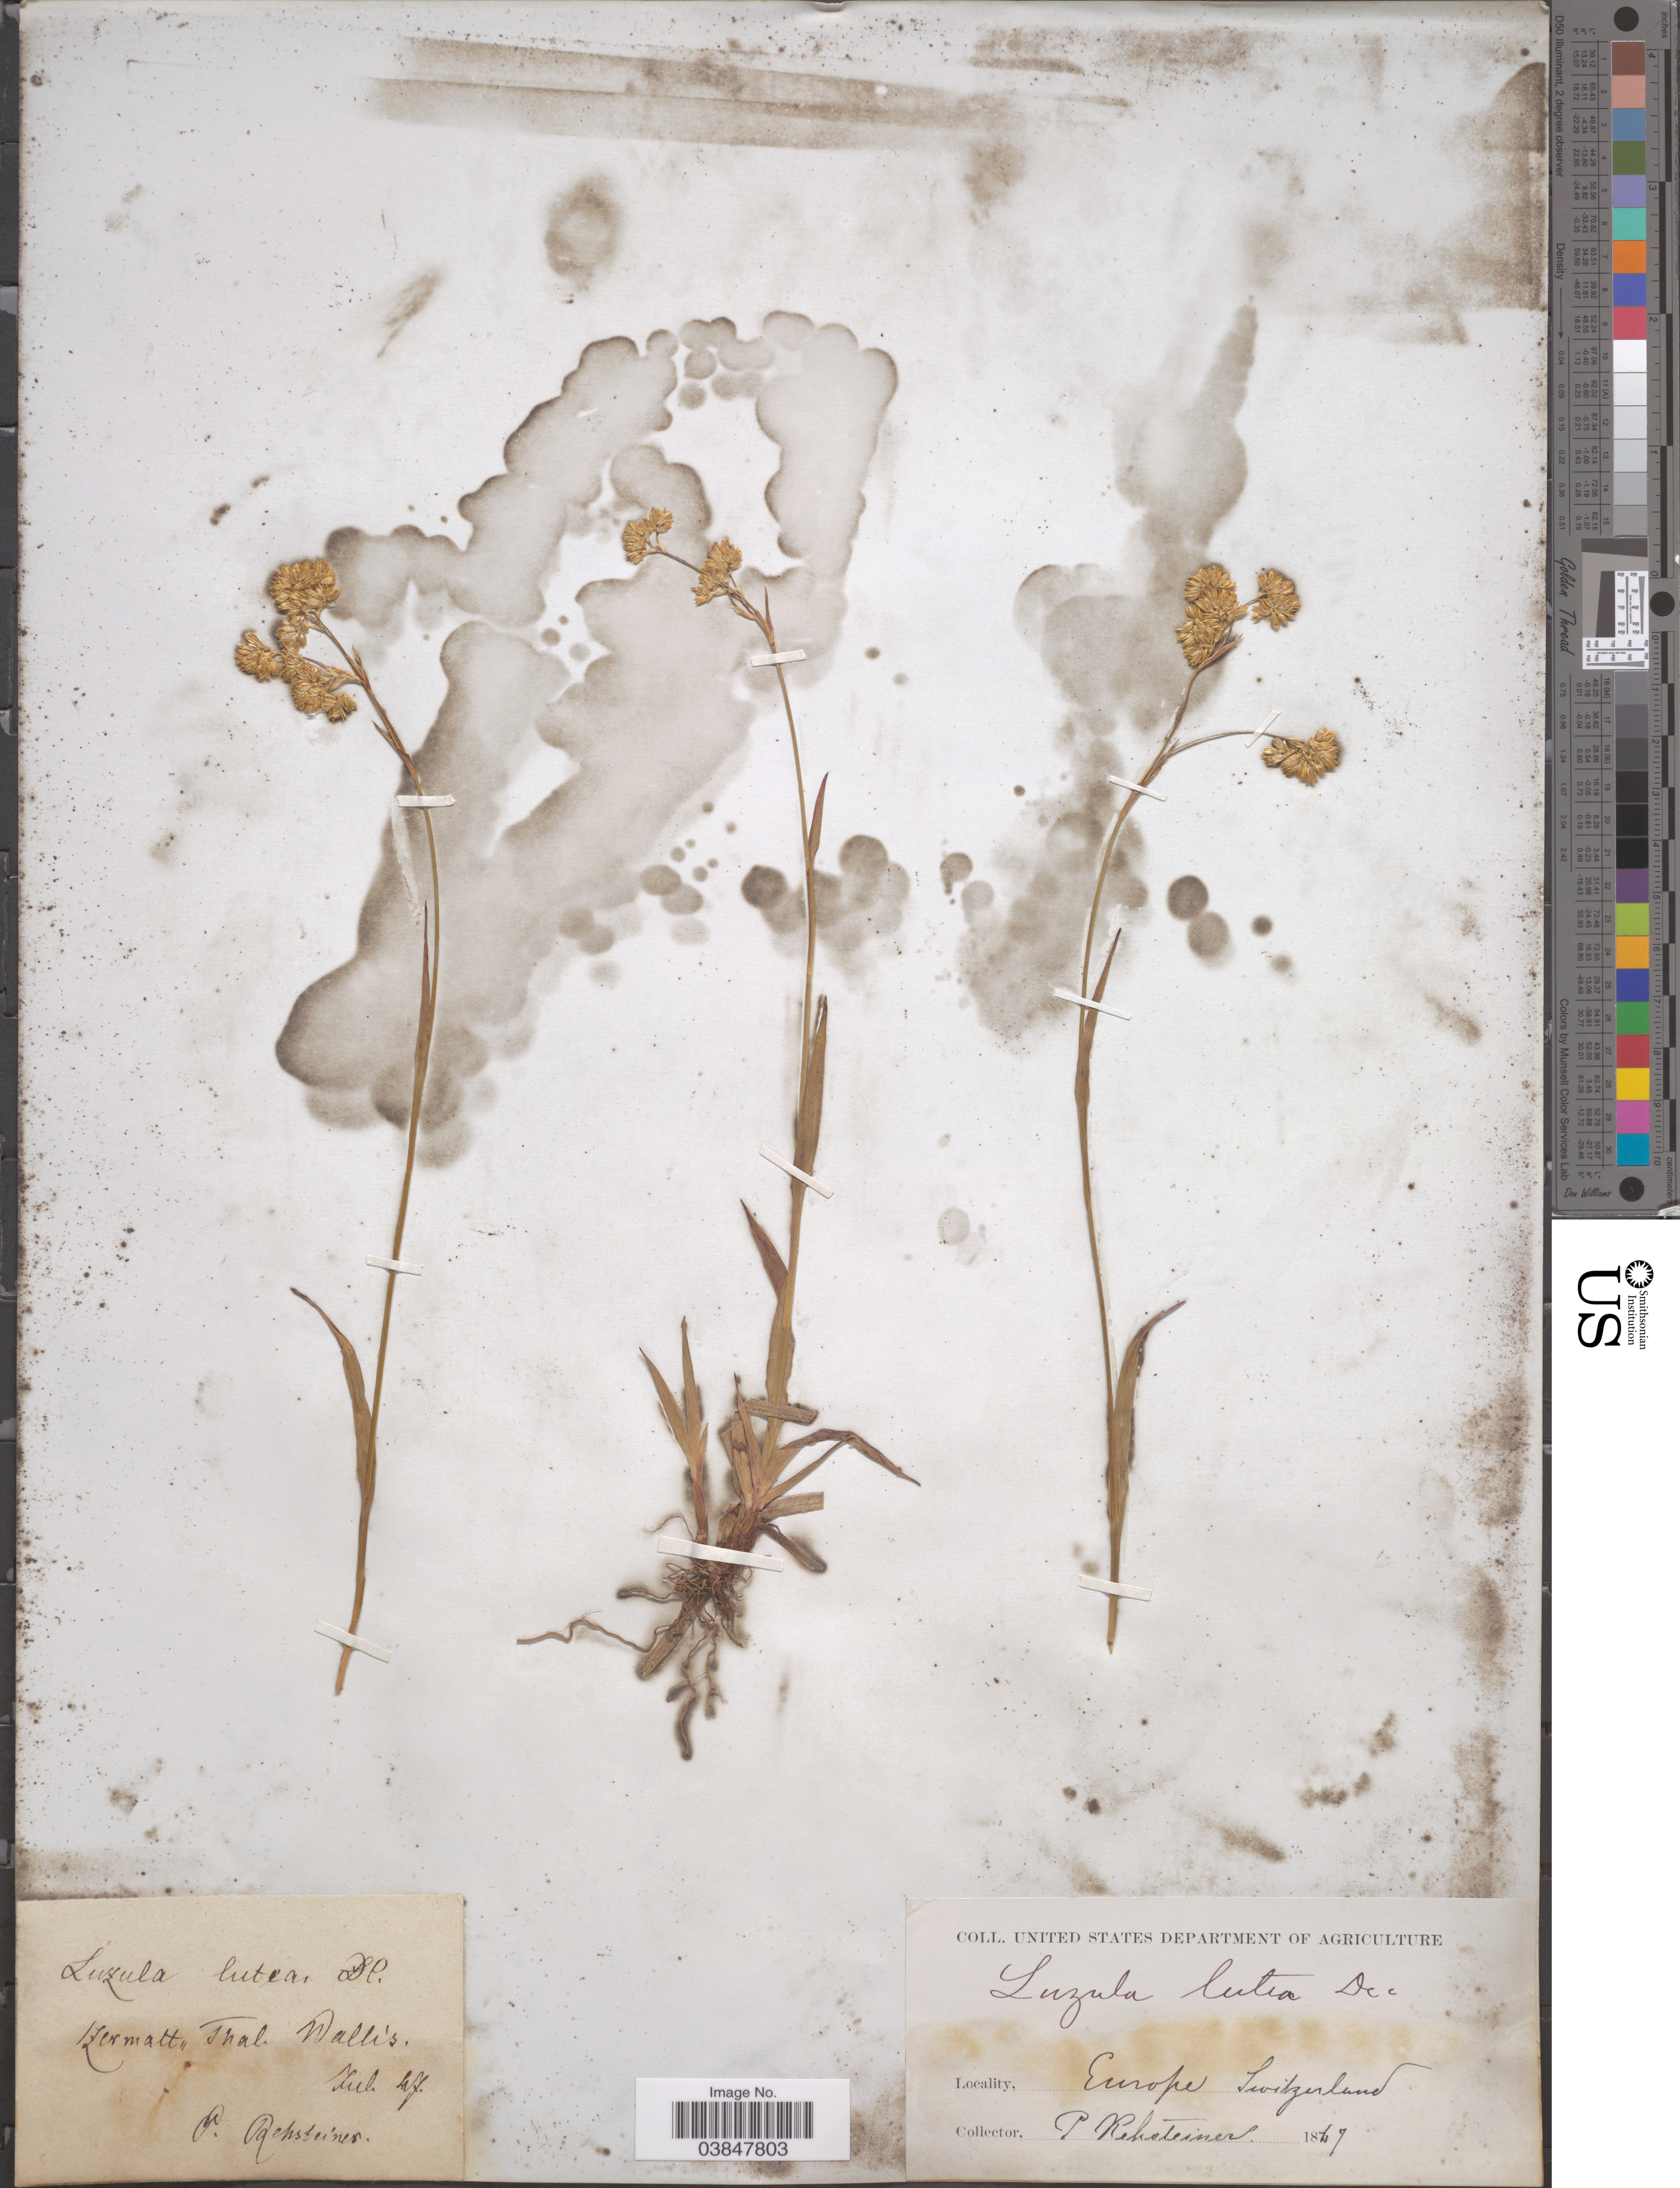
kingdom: Plantae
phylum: Tracheophyta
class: Liliopsida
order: Poales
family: Juncaceae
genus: Luzula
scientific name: Luzula lutea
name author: (All.) DC.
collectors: P. Rehsteiner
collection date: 1847-07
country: Switzerland